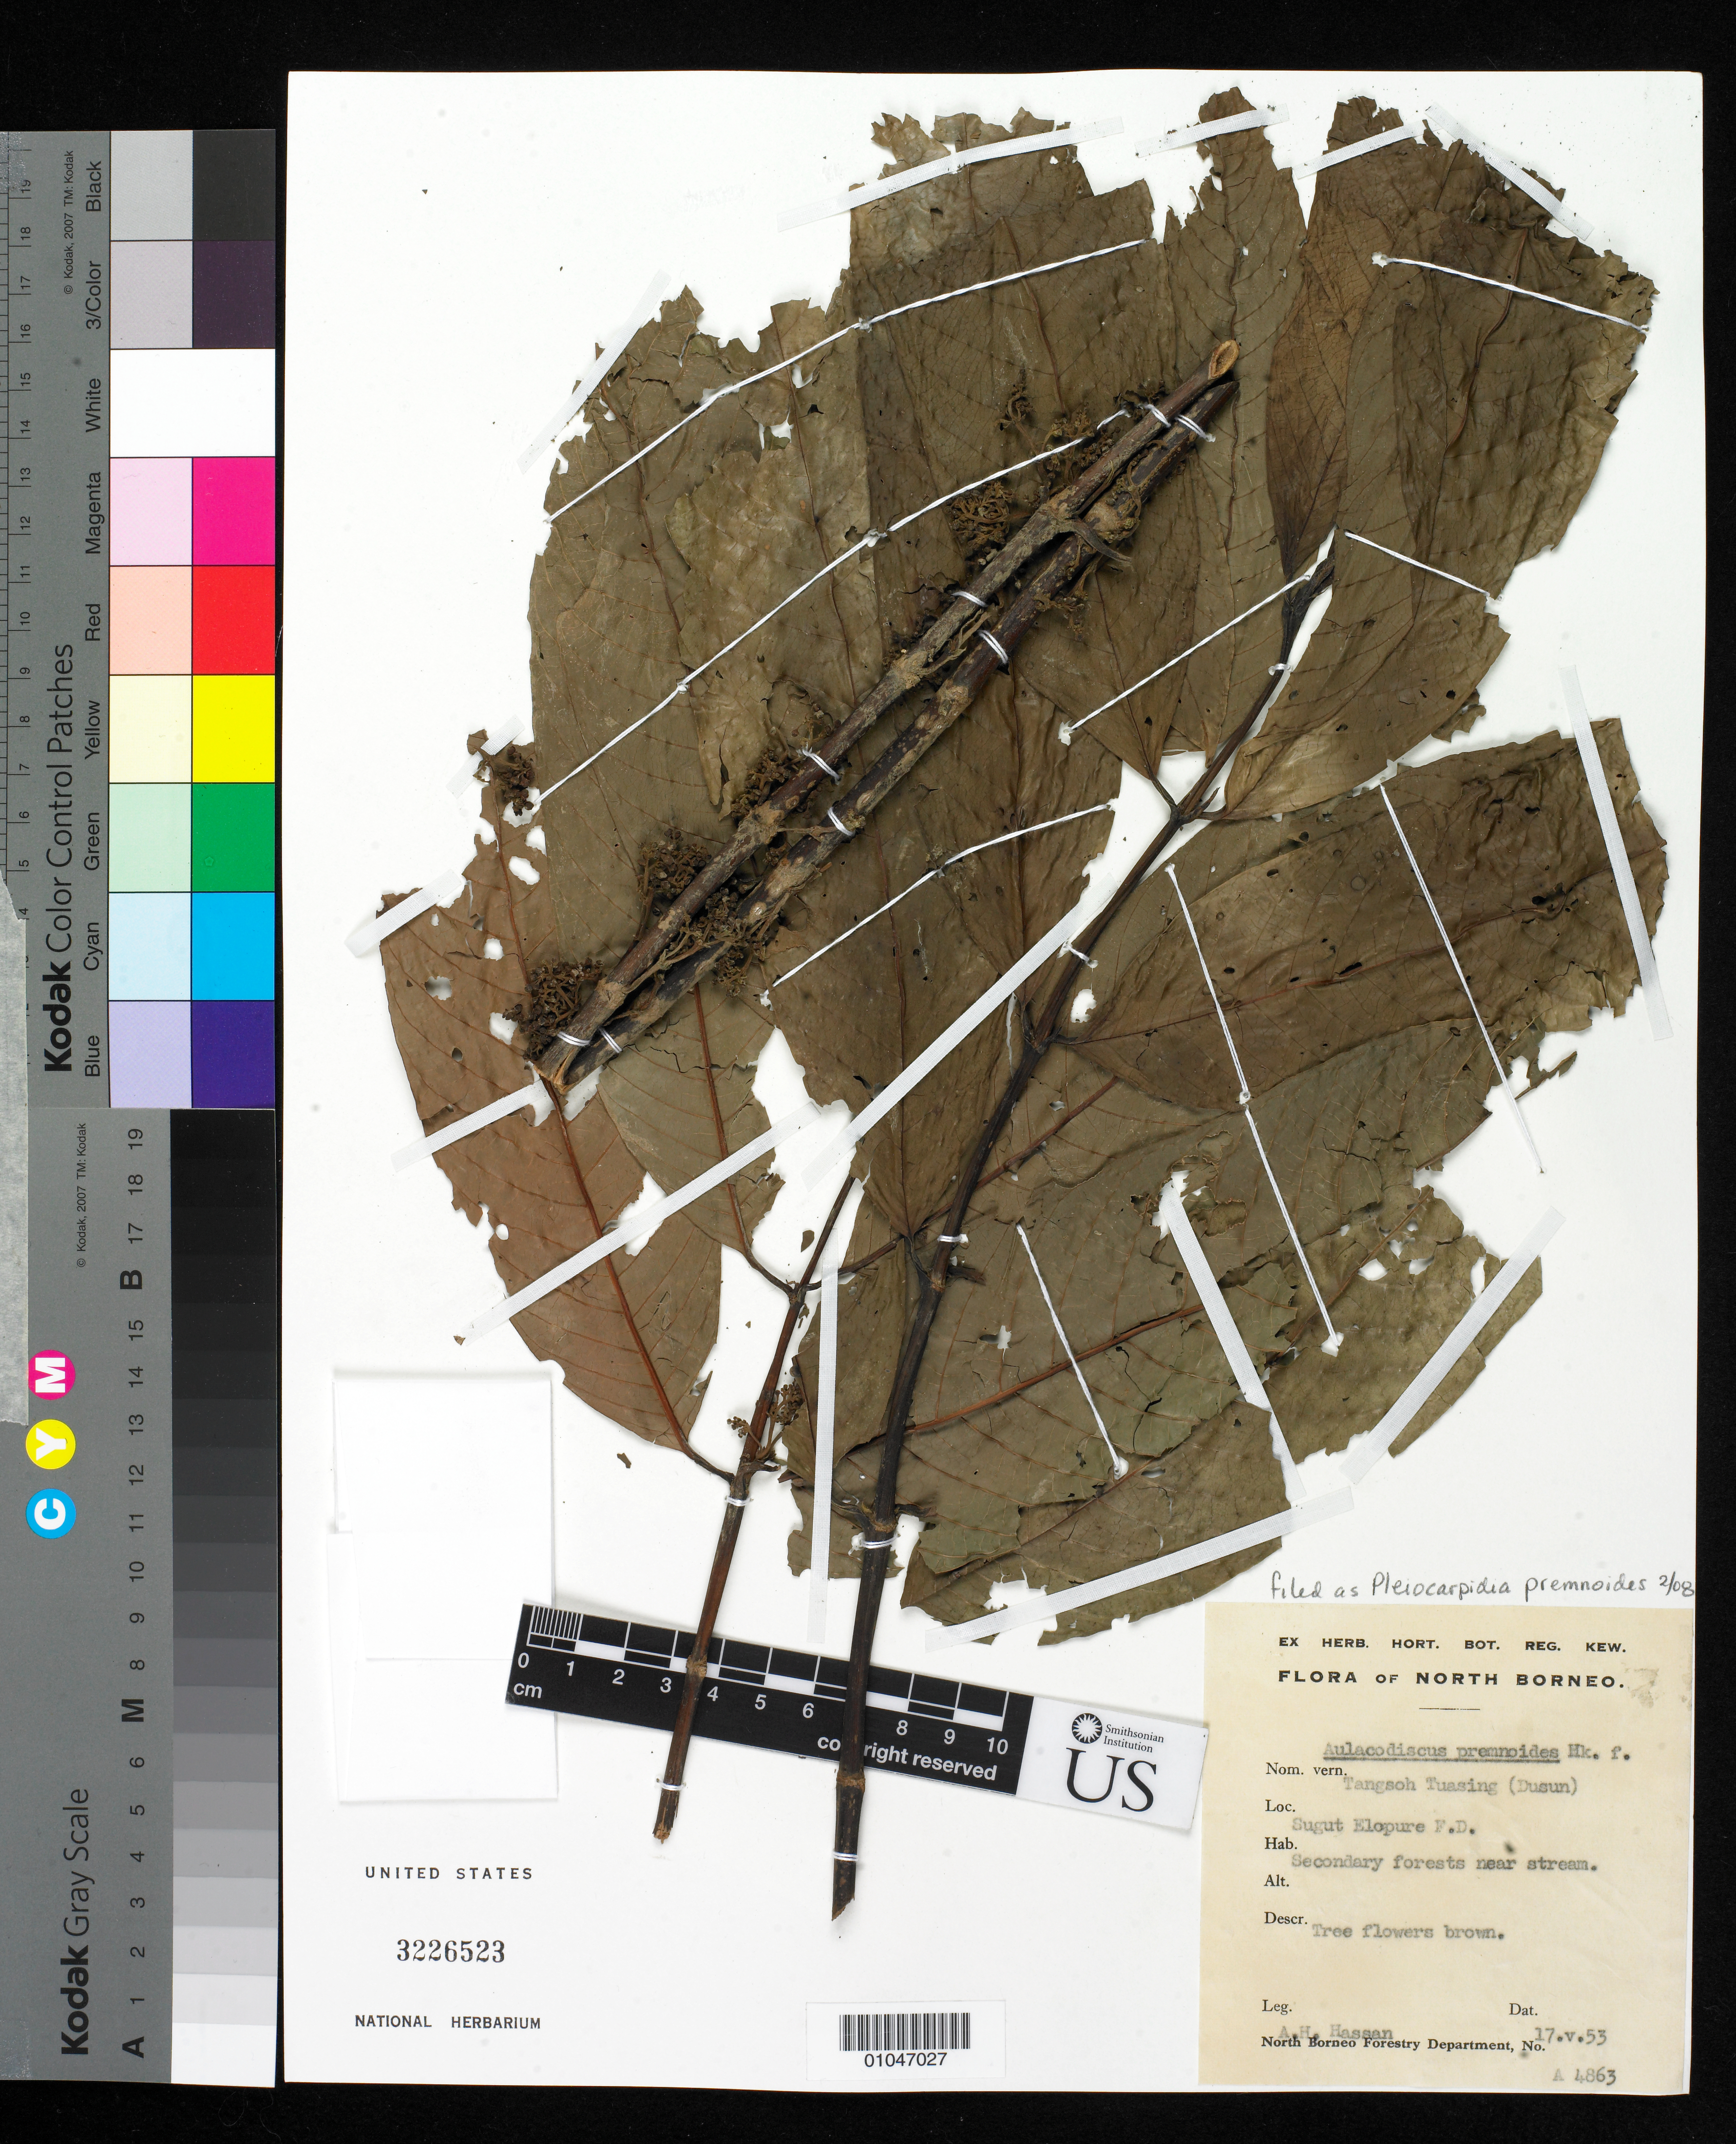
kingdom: Plantae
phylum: Tracheophyta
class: Magnoliopsida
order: Gentianales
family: Rubiaceae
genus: Urophyllum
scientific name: Urophyllum enneandrum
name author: (Wight) Ridl.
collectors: A. Hassan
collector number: A 4863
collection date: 1953-05-17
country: Malaysia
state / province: Sabah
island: Borneo I.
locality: Sugut Elopure f. D., North Borneo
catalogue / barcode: US 3226523